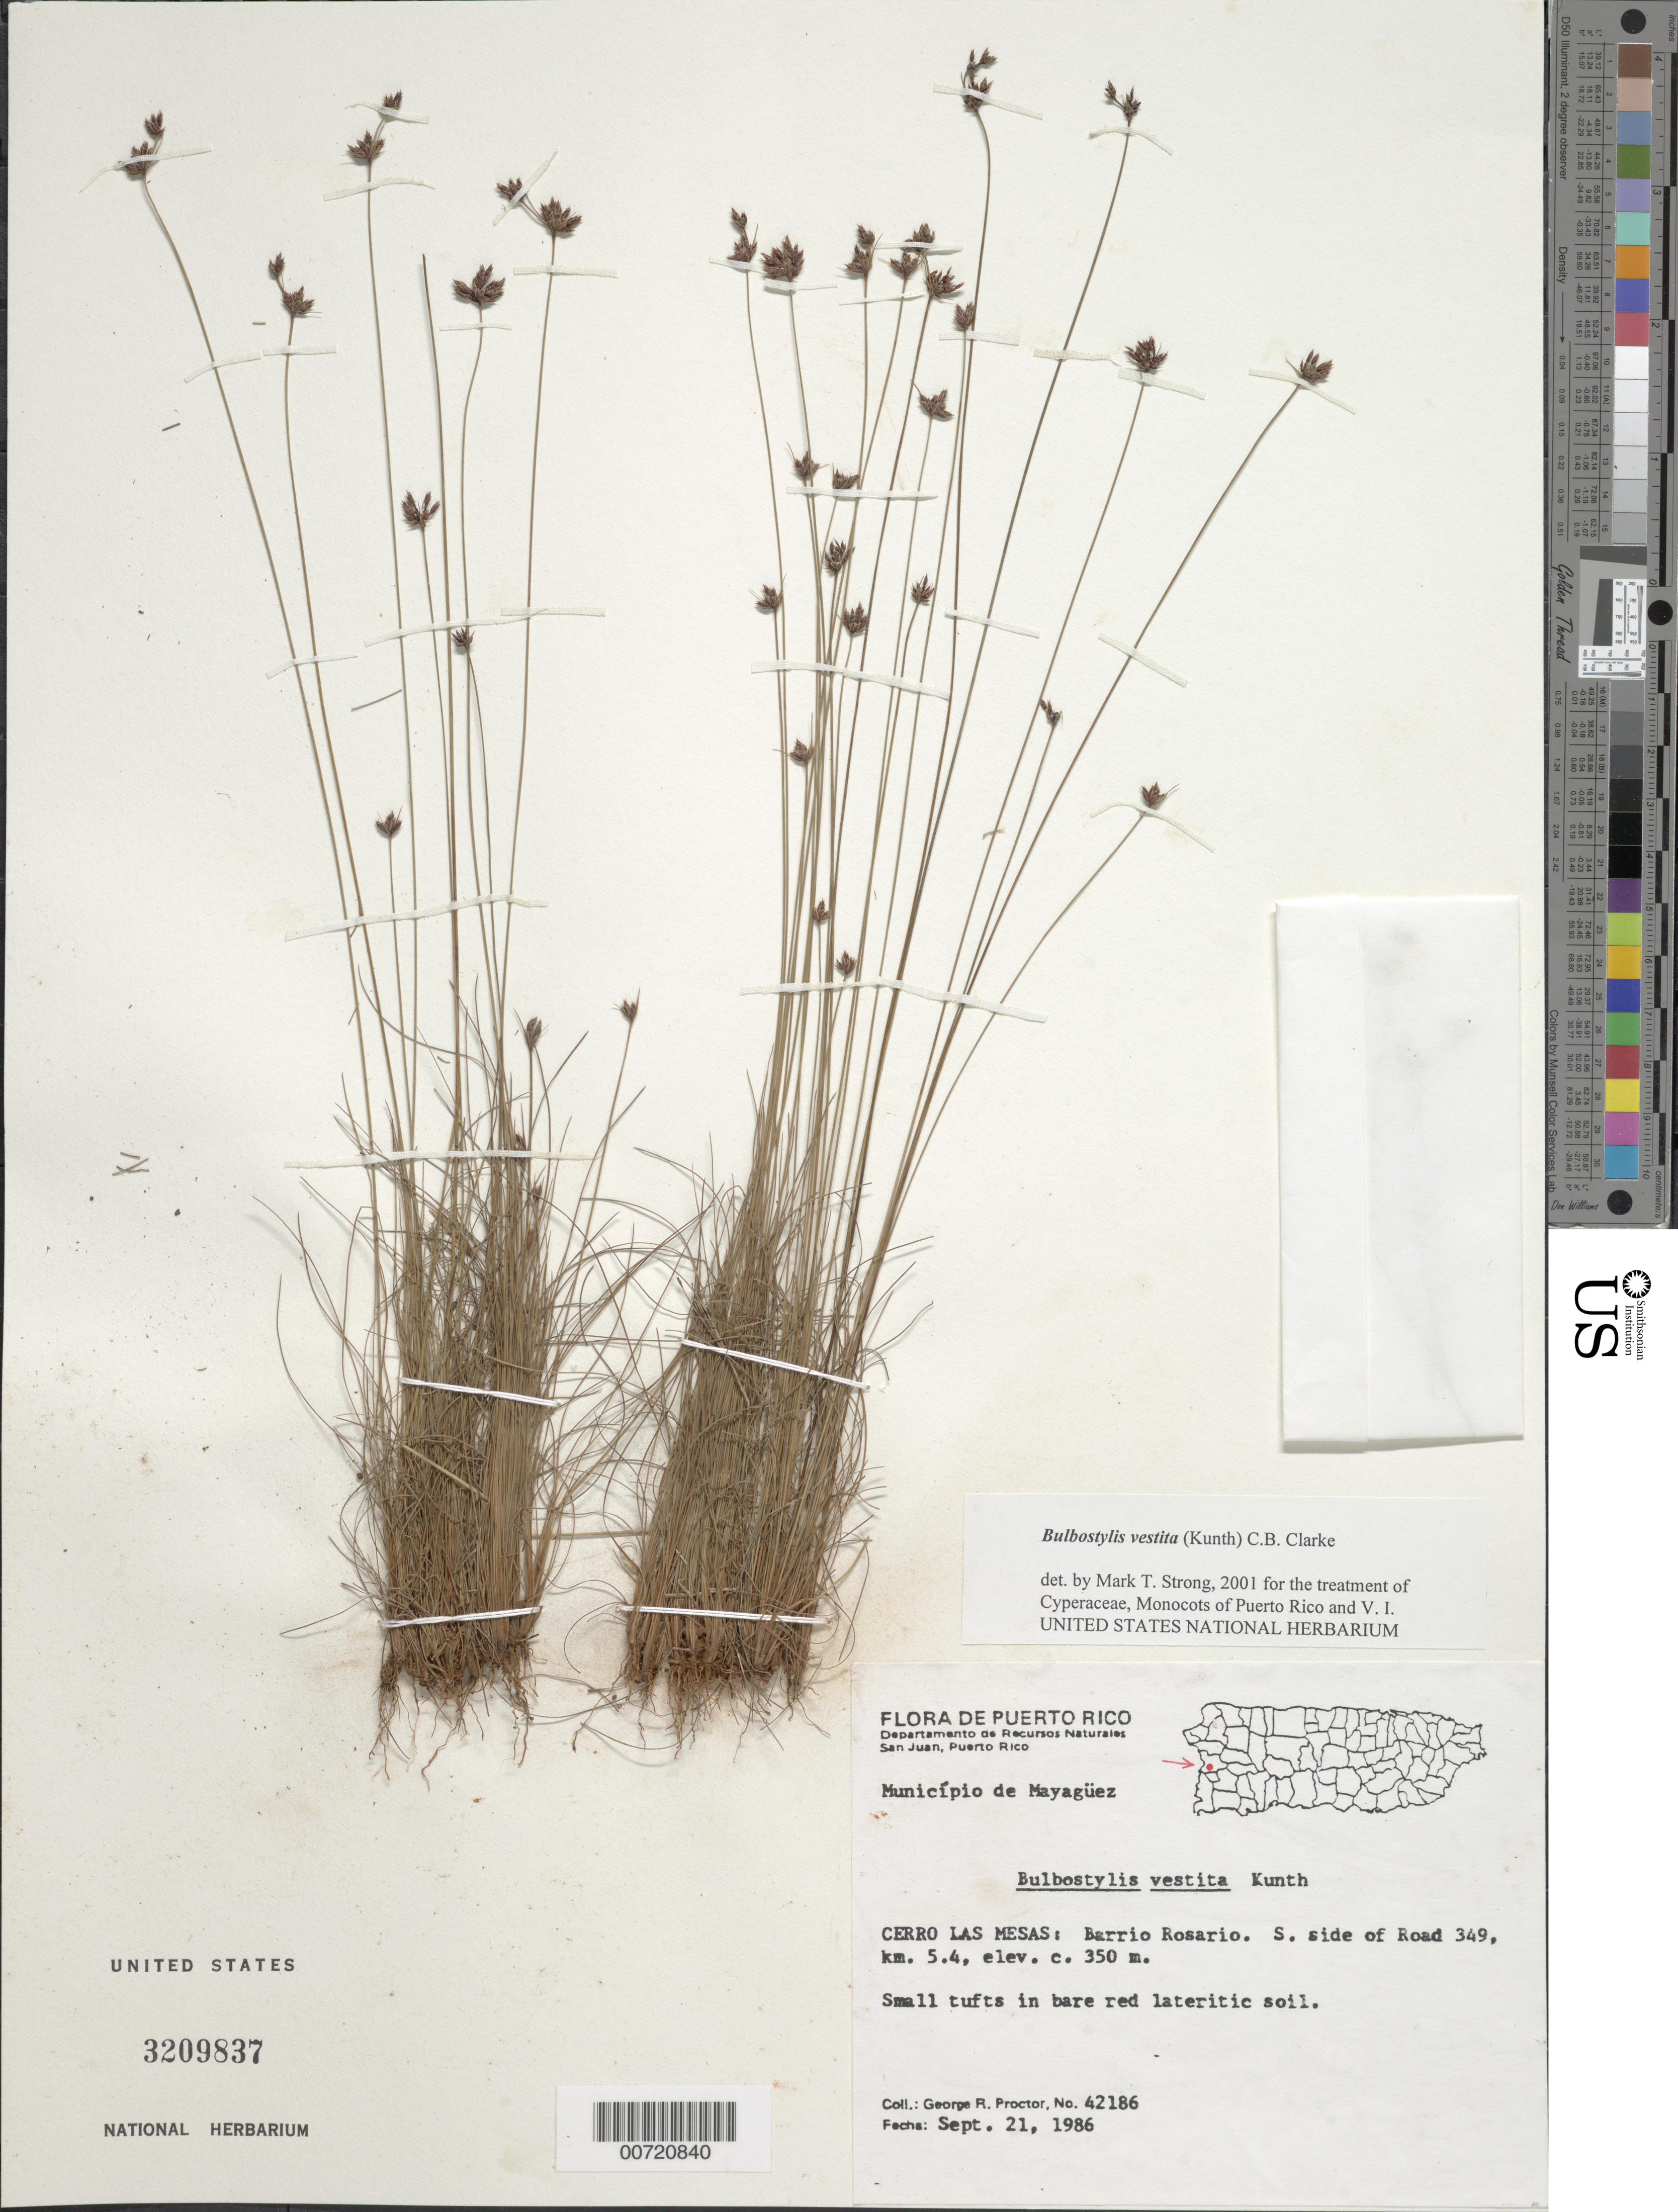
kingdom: Plantae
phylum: Tracheophyta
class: Liliopsida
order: Poales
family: Cyperaceae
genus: Bulbostylis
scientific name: Bulbostylis vestita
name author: (Kunth) C.B. Clarke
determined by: Strong, M. T., (US), Smithsonian Institution - National Museum of Natural History (UNITED STATES)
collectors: G. R. Proctor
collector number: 42186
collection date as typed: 21 Sep 1986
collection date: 1986-09-21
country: Puerto Rico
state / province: Mayagüez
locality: Mayagüez: Cerro Las Mesas, Barrio Rosario, S side of Rd. 349, km 5.4.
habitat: In bare red lateritic soil.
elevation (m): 350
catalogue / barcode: US 3209837